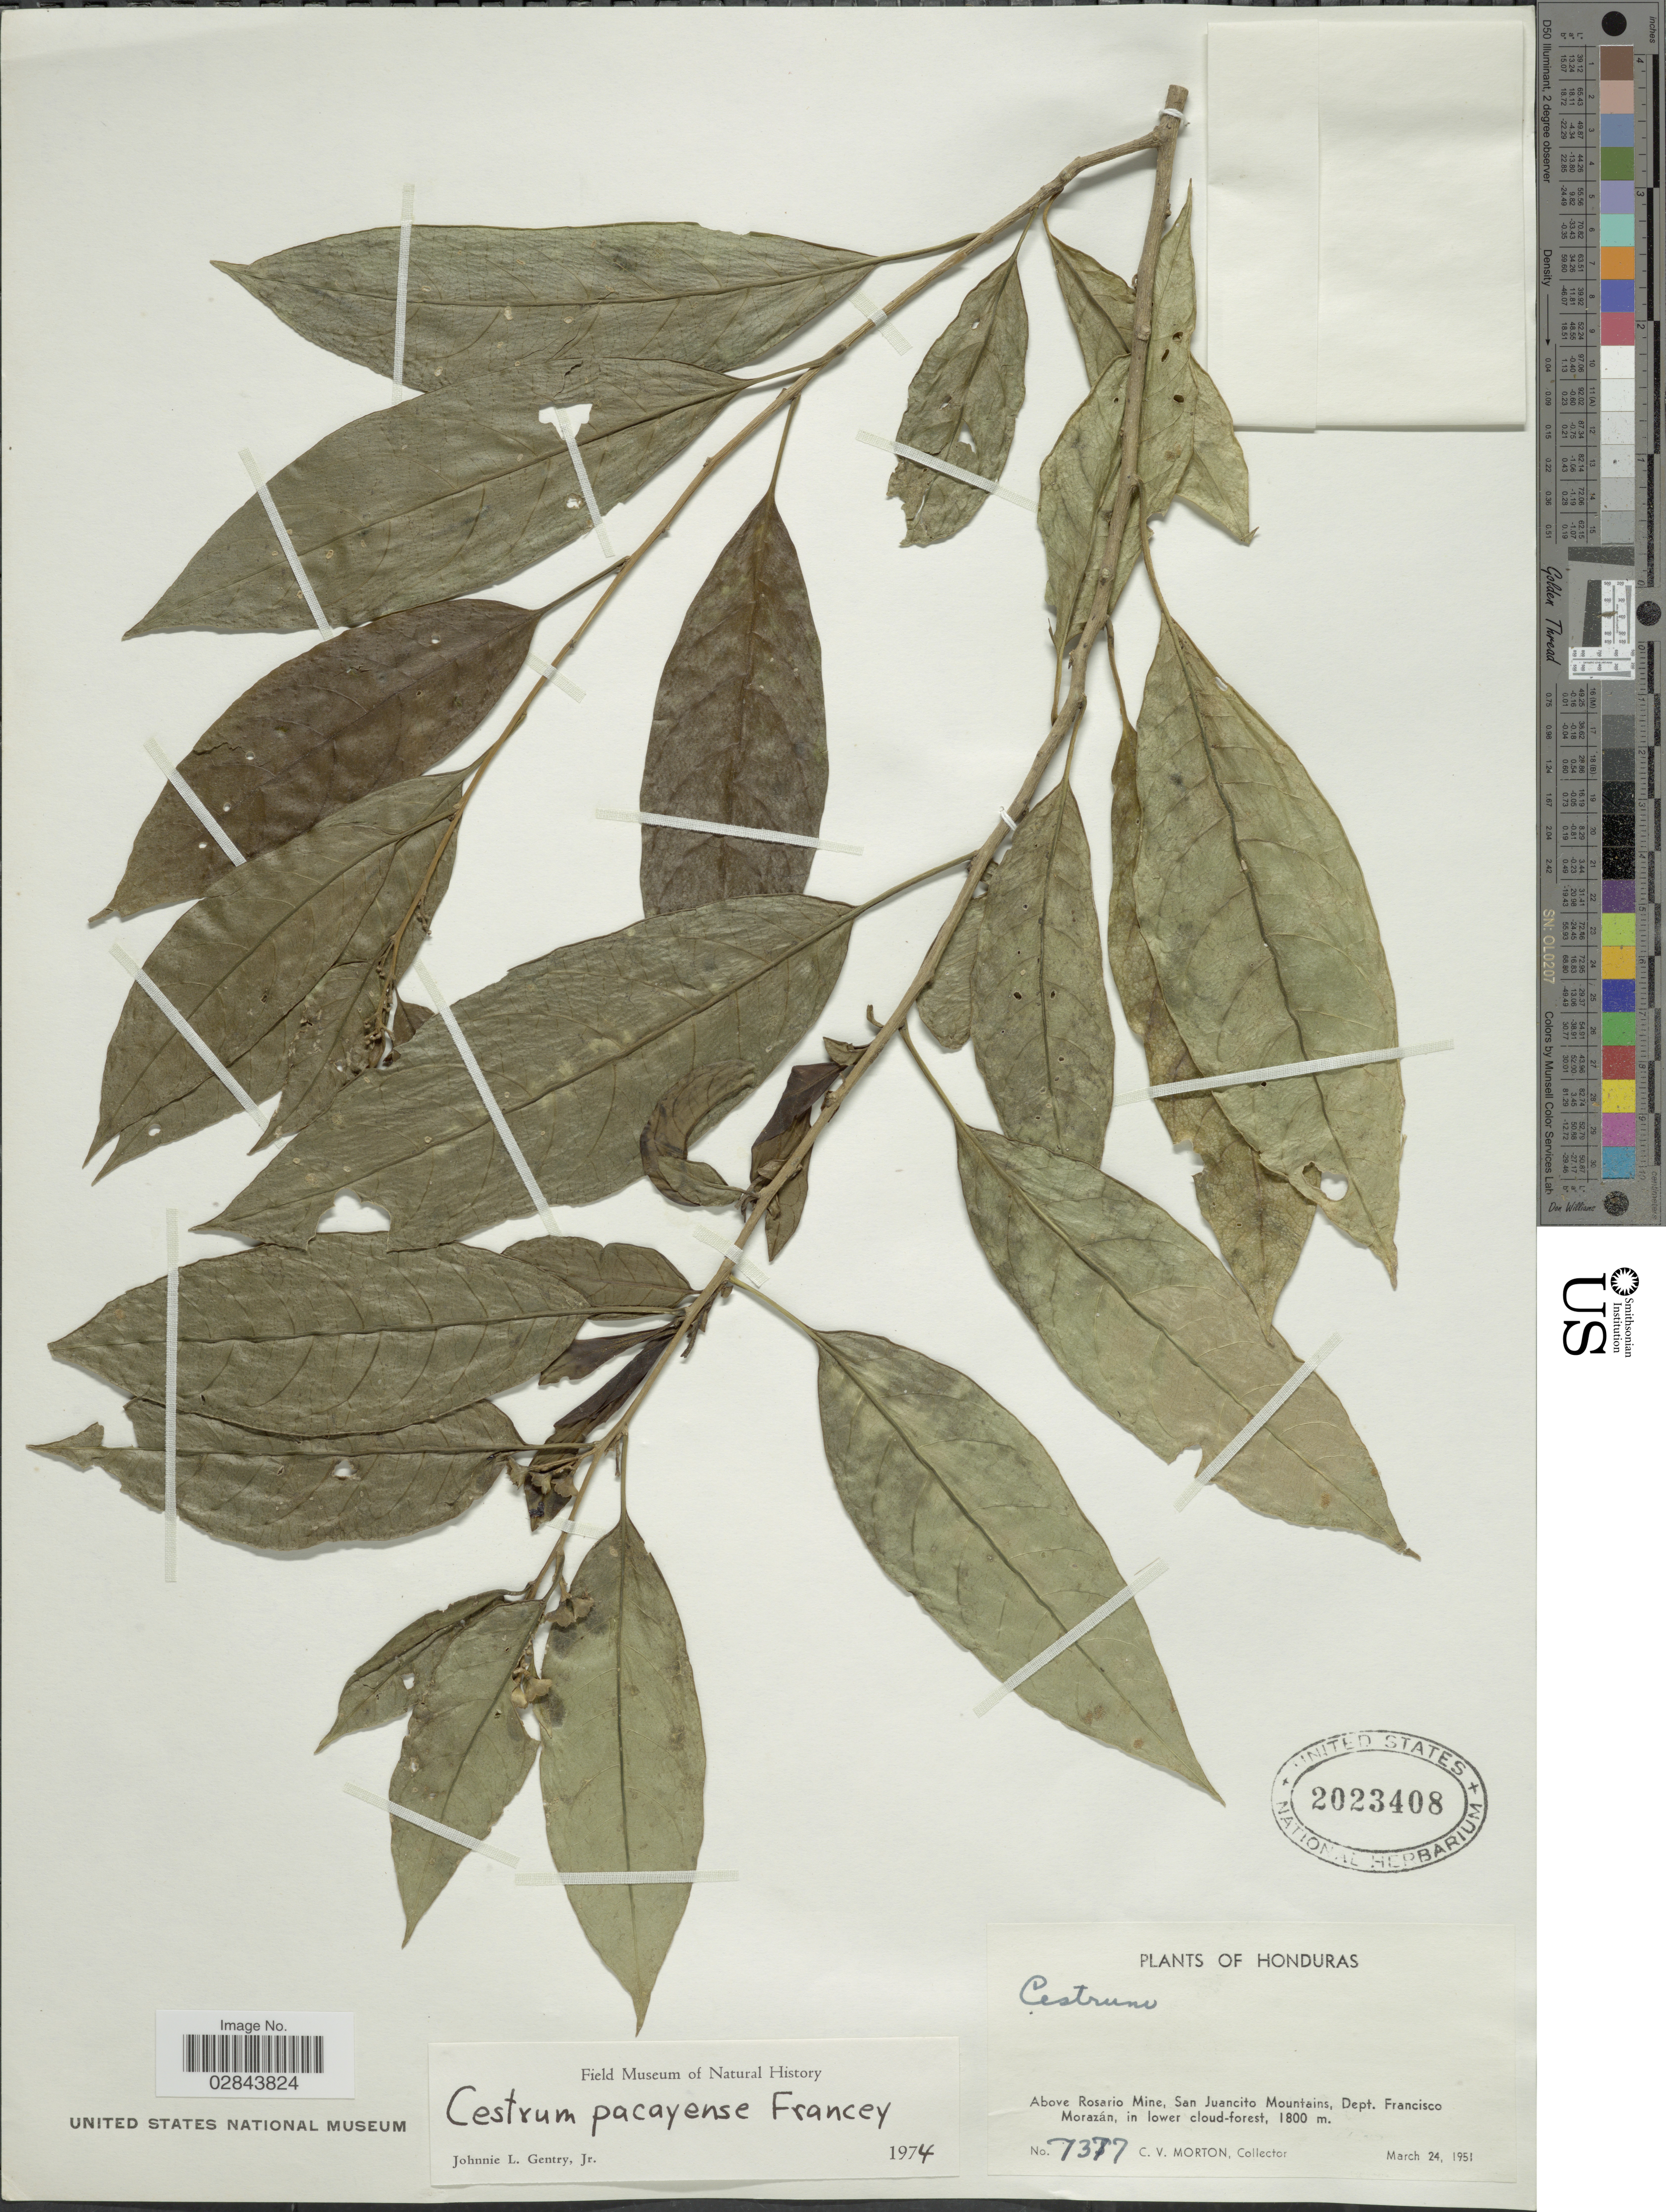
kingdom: Plantae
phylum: Tracheophyta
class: Magnoliopsida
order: Solanales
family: Solanaceae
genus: Cestrum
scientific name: Cestrum pacayense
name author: Francey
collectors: C. V. Morton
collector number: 7377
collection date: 1951-03-24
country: Honduras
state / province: Fco. Morazán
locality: Above Rosario Mine, San Juancito Mountains, Dept. Francisco Morazán.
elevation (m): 1800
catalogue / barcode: US 2023408